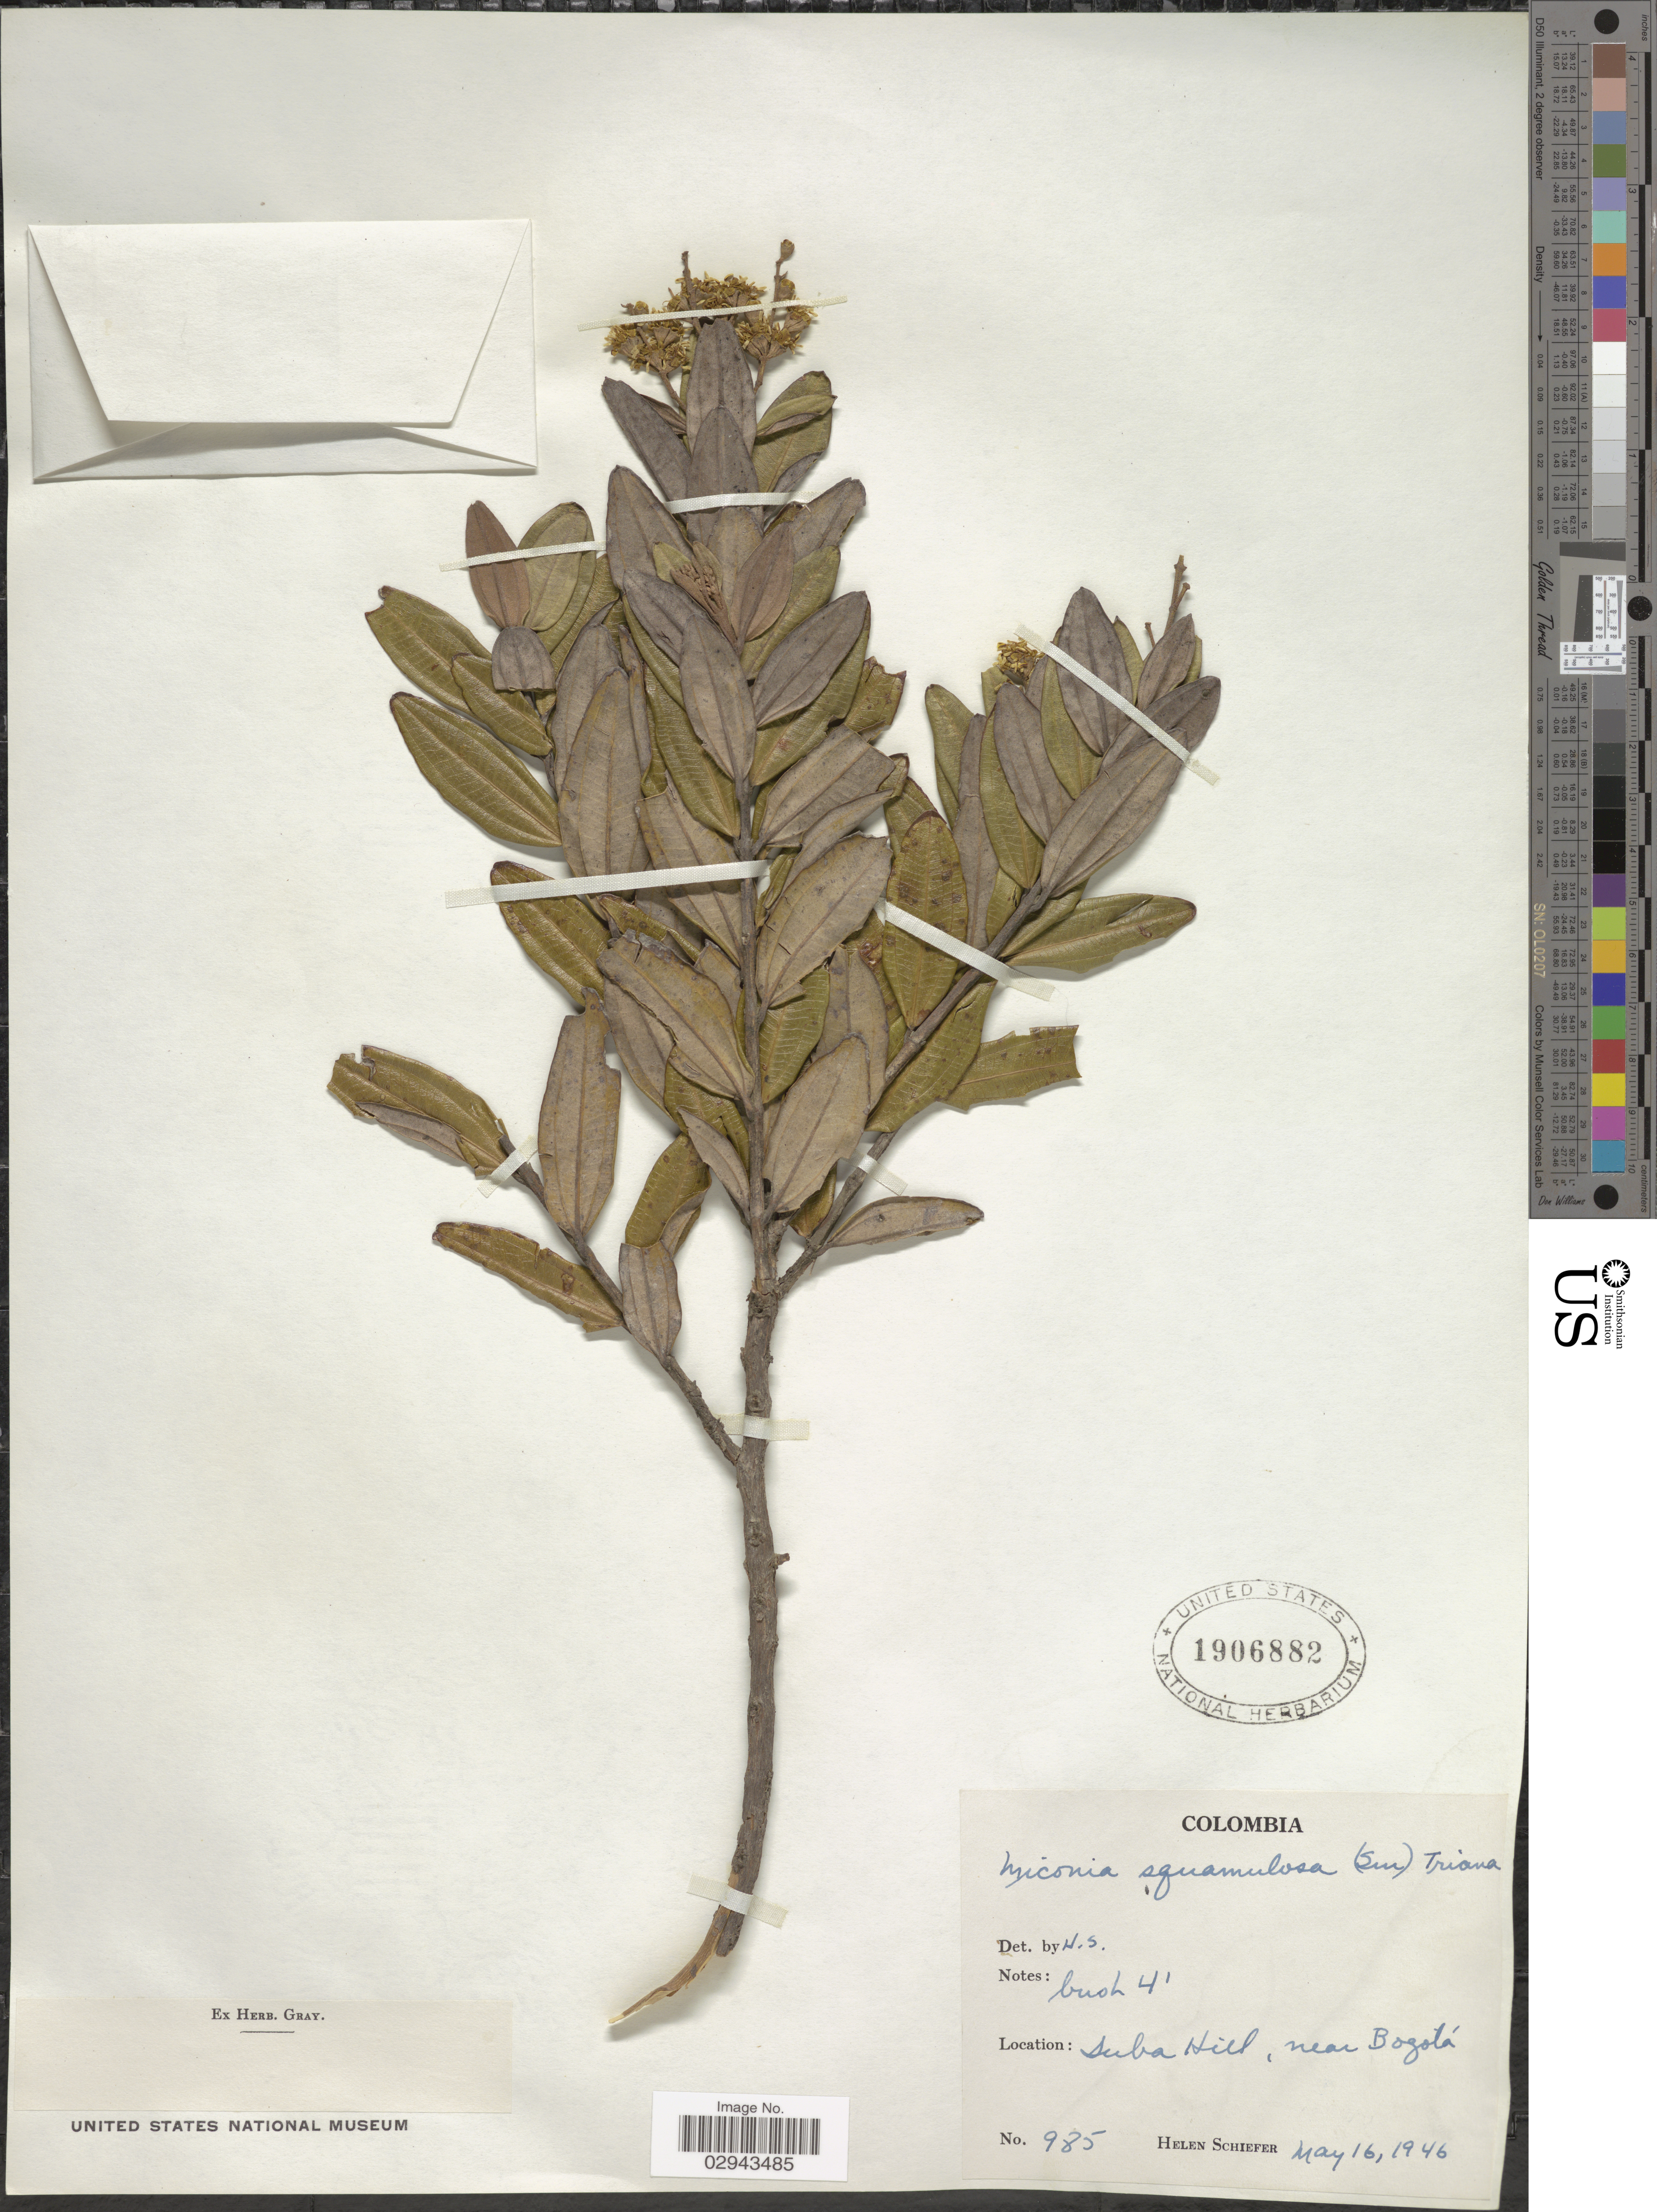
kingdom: Plantae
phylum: Tracheophyta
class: Magnoliopsida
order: Myrtales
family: Melastomataceae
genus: Miconia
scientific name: Miconia squamulosa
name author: (Sm.) Triana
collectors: H. Schiefer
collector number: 985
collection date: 1946-05-16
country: Colombia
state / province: Bogota D.C.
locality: Suba Hill, near Bogotá.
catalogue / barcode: US 1906882